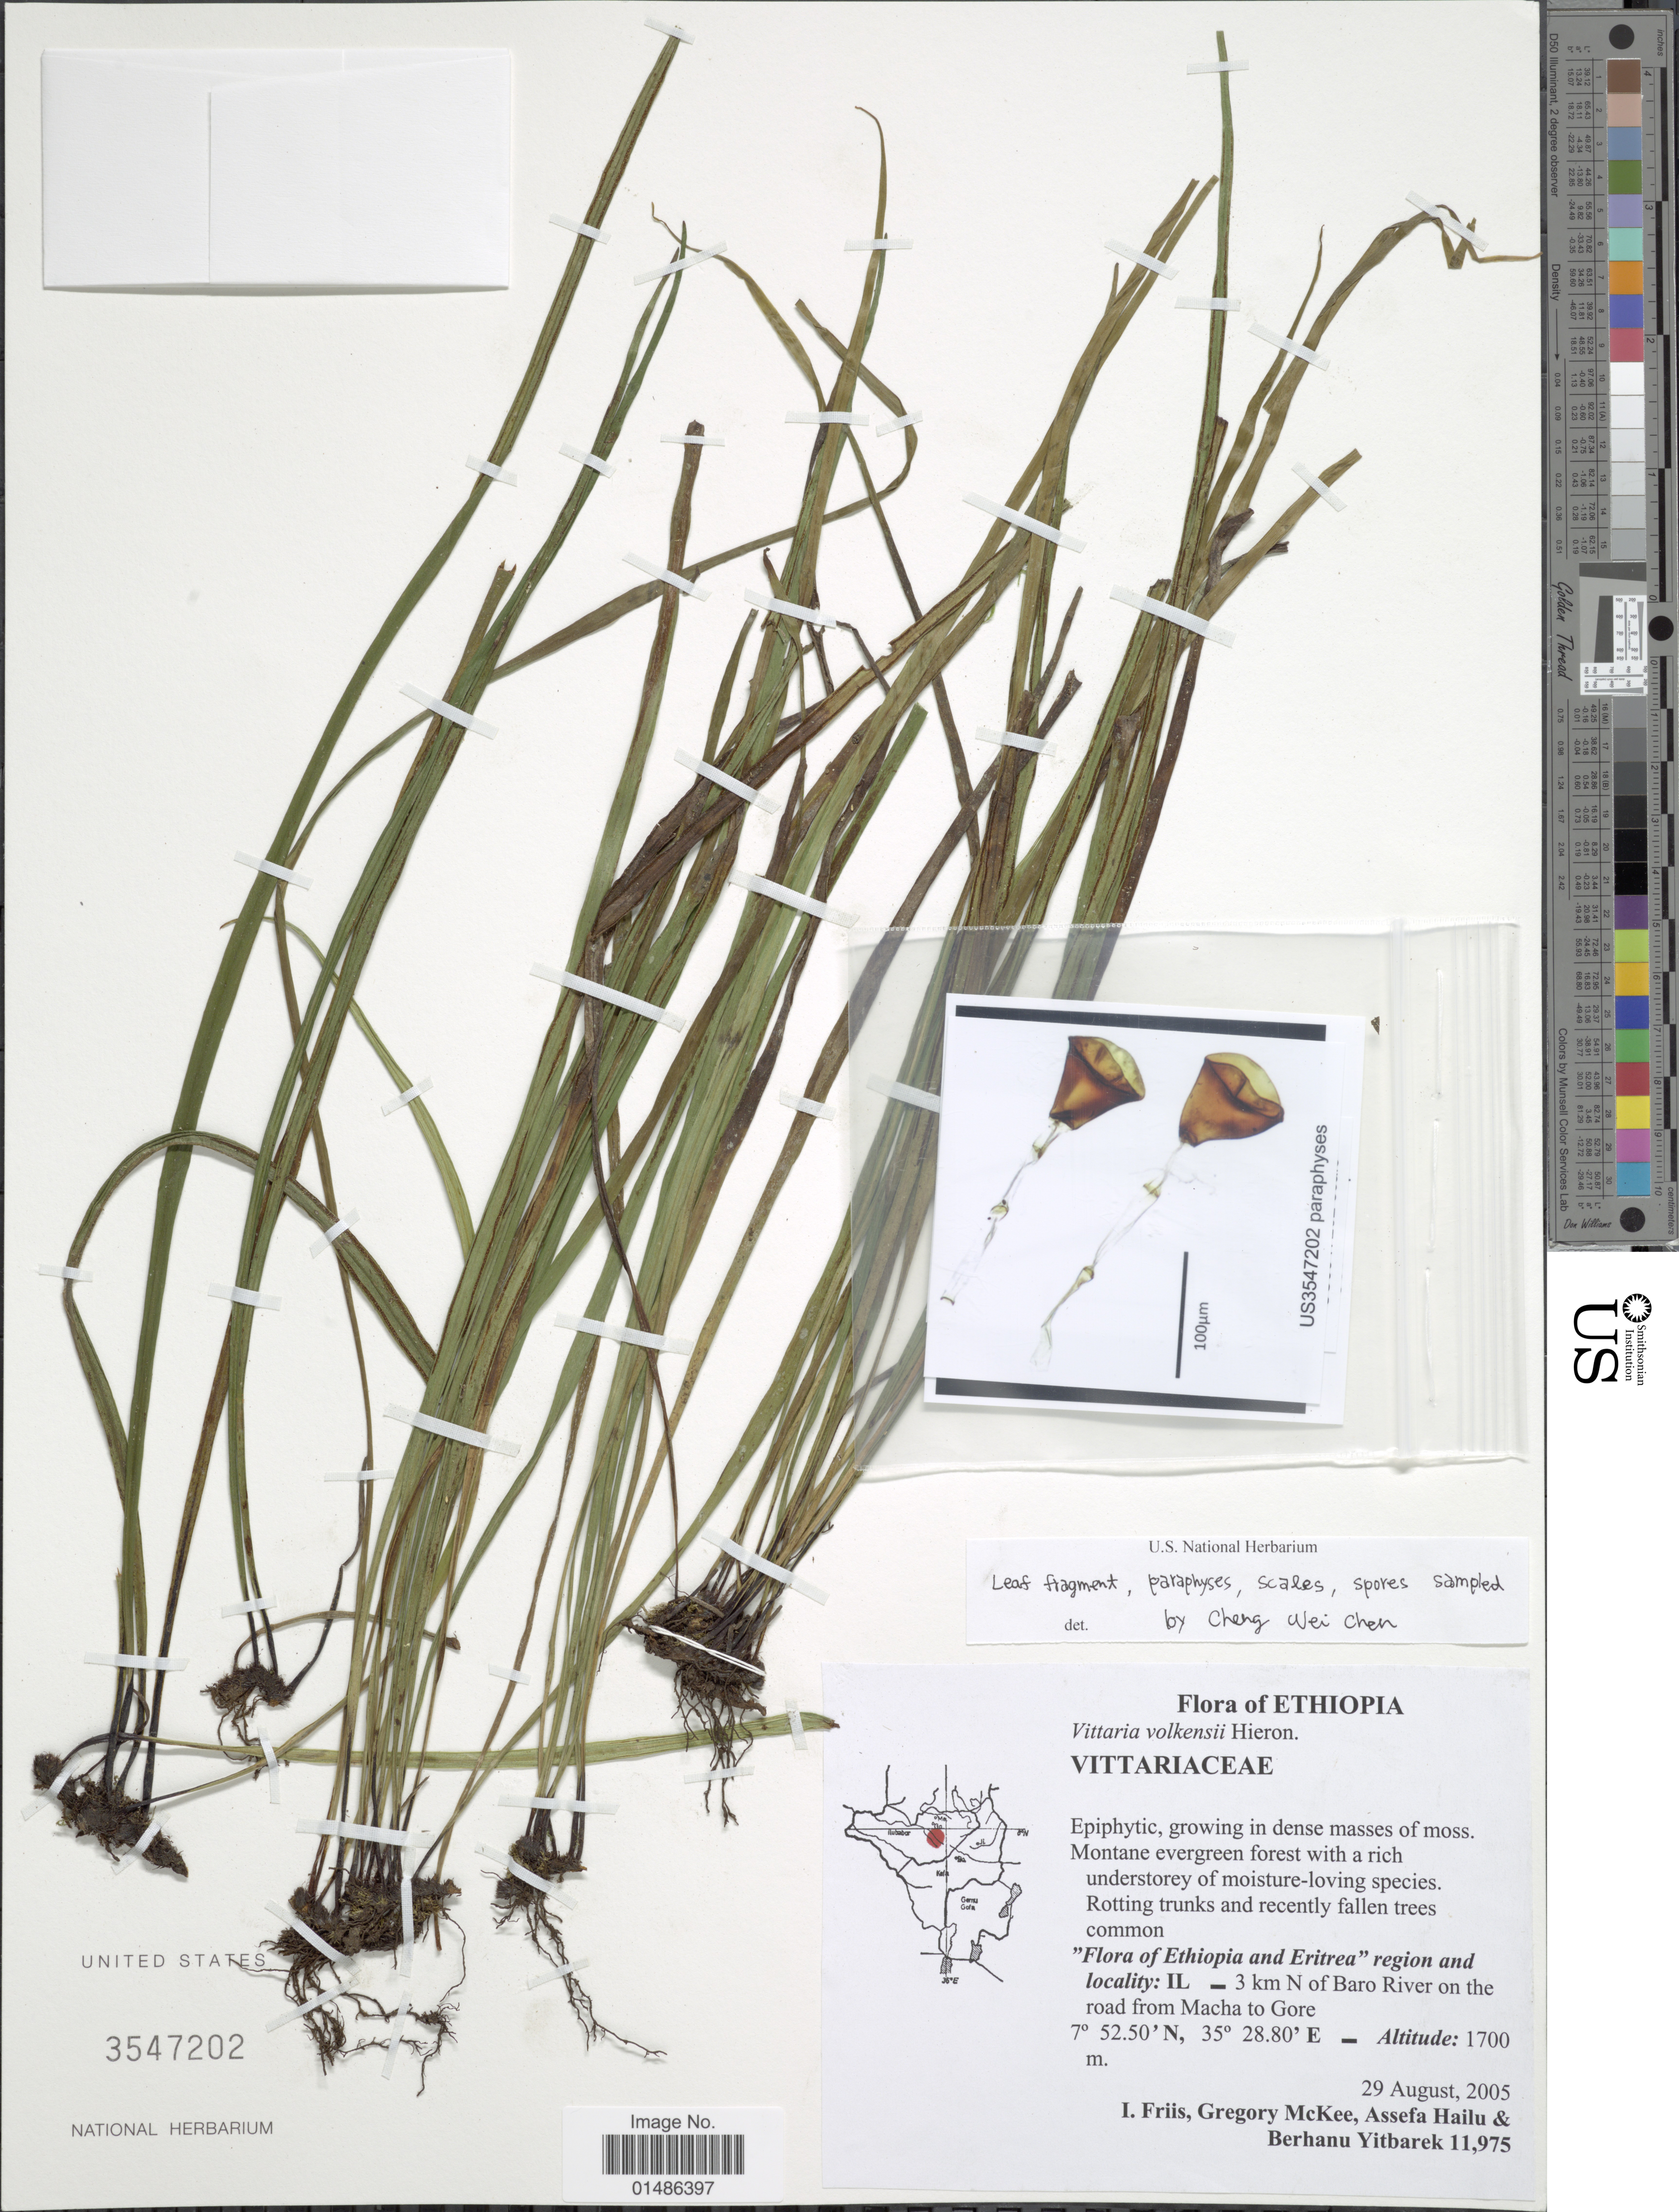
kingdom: Plantae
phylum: Tracheophyta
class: Polypodiopsida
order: Polypodiales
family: Pteridaceae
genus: Haplopteris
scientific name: Haplopteris volkensii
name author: (Hieron.) E.H. Crane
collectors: I. Friis, G. S. McKee, A. Hailu & B. Yitbarek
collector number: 11975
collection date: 2005-08-29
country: Ethiopia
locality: Flora of Ethiopia and Eritrea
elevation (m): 1700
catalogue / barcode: US 3547202